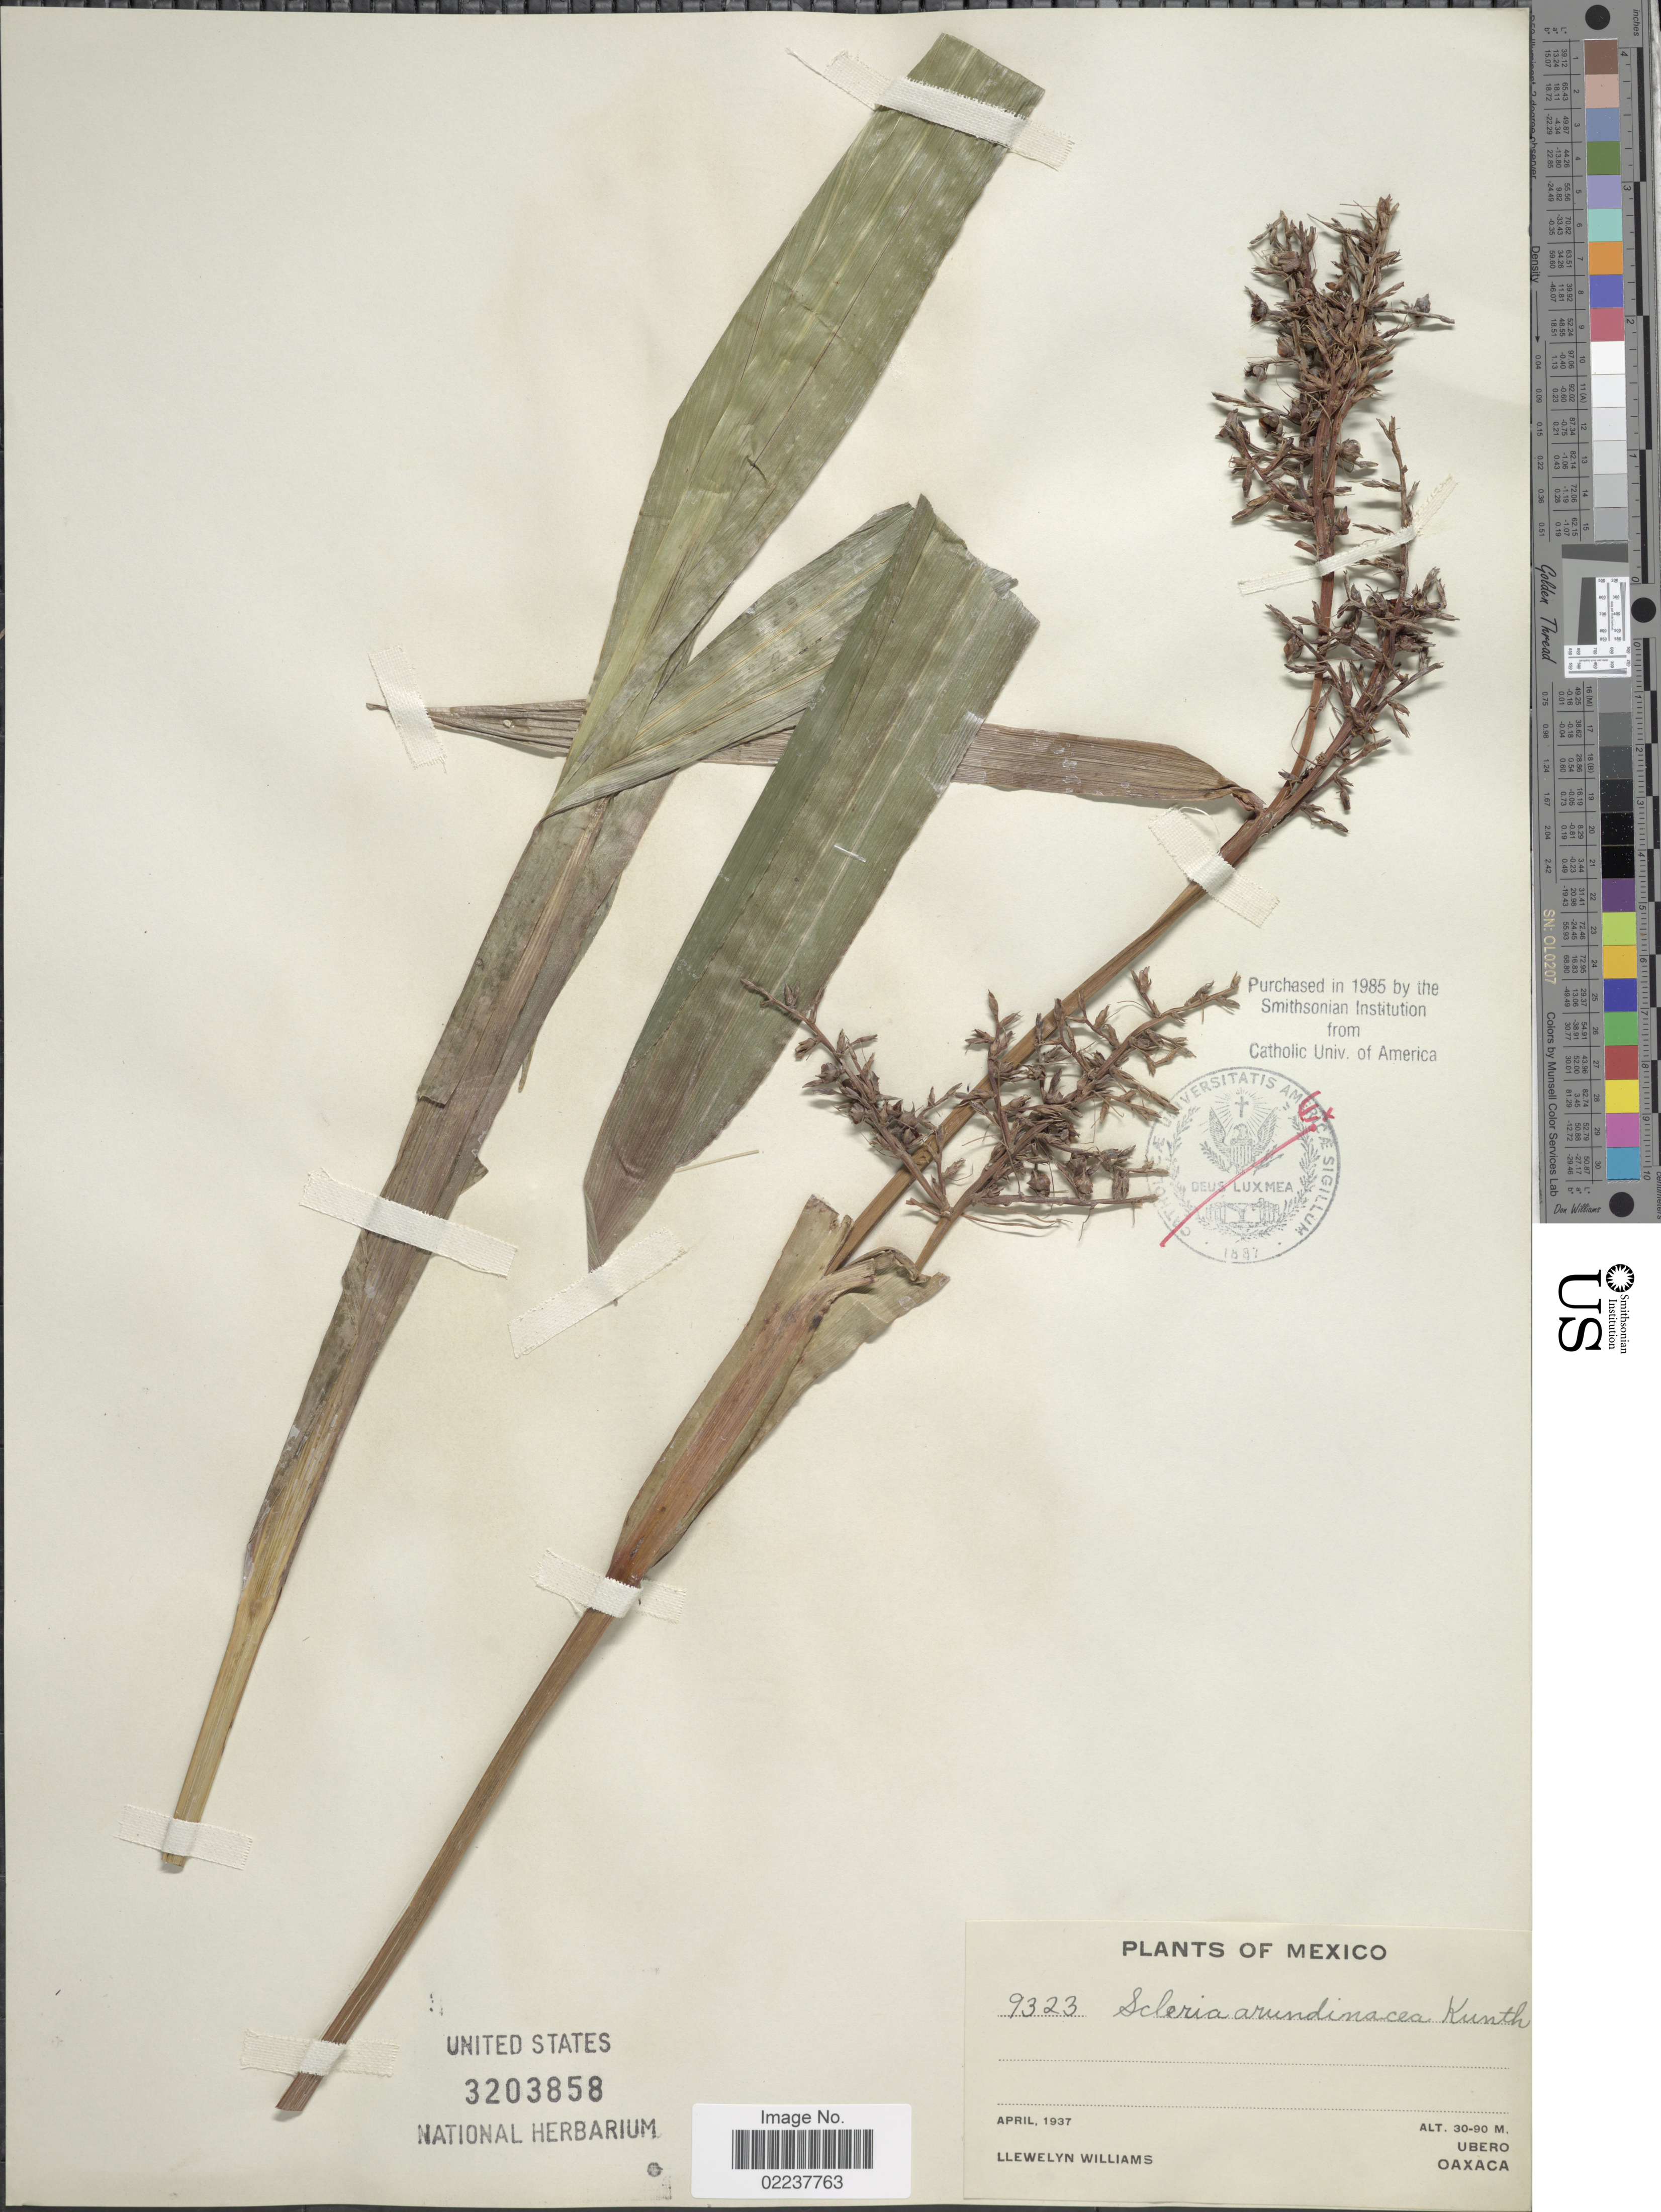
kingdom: Plantae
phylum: Tracheophyta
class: Liliopsida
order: Poales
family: Cyperaceae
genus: Scleria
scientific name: Scleria latifolia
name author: Sw.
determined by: Strong, Mark T., (BOT), Smithsonian Institution - National Museum of Natural History (UNITED STATES)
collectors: Ll. Williams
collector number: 9323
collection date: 1937-04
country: Mexico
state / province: Oaxaca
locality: Ubero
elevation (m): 30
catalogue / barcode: US 3203858